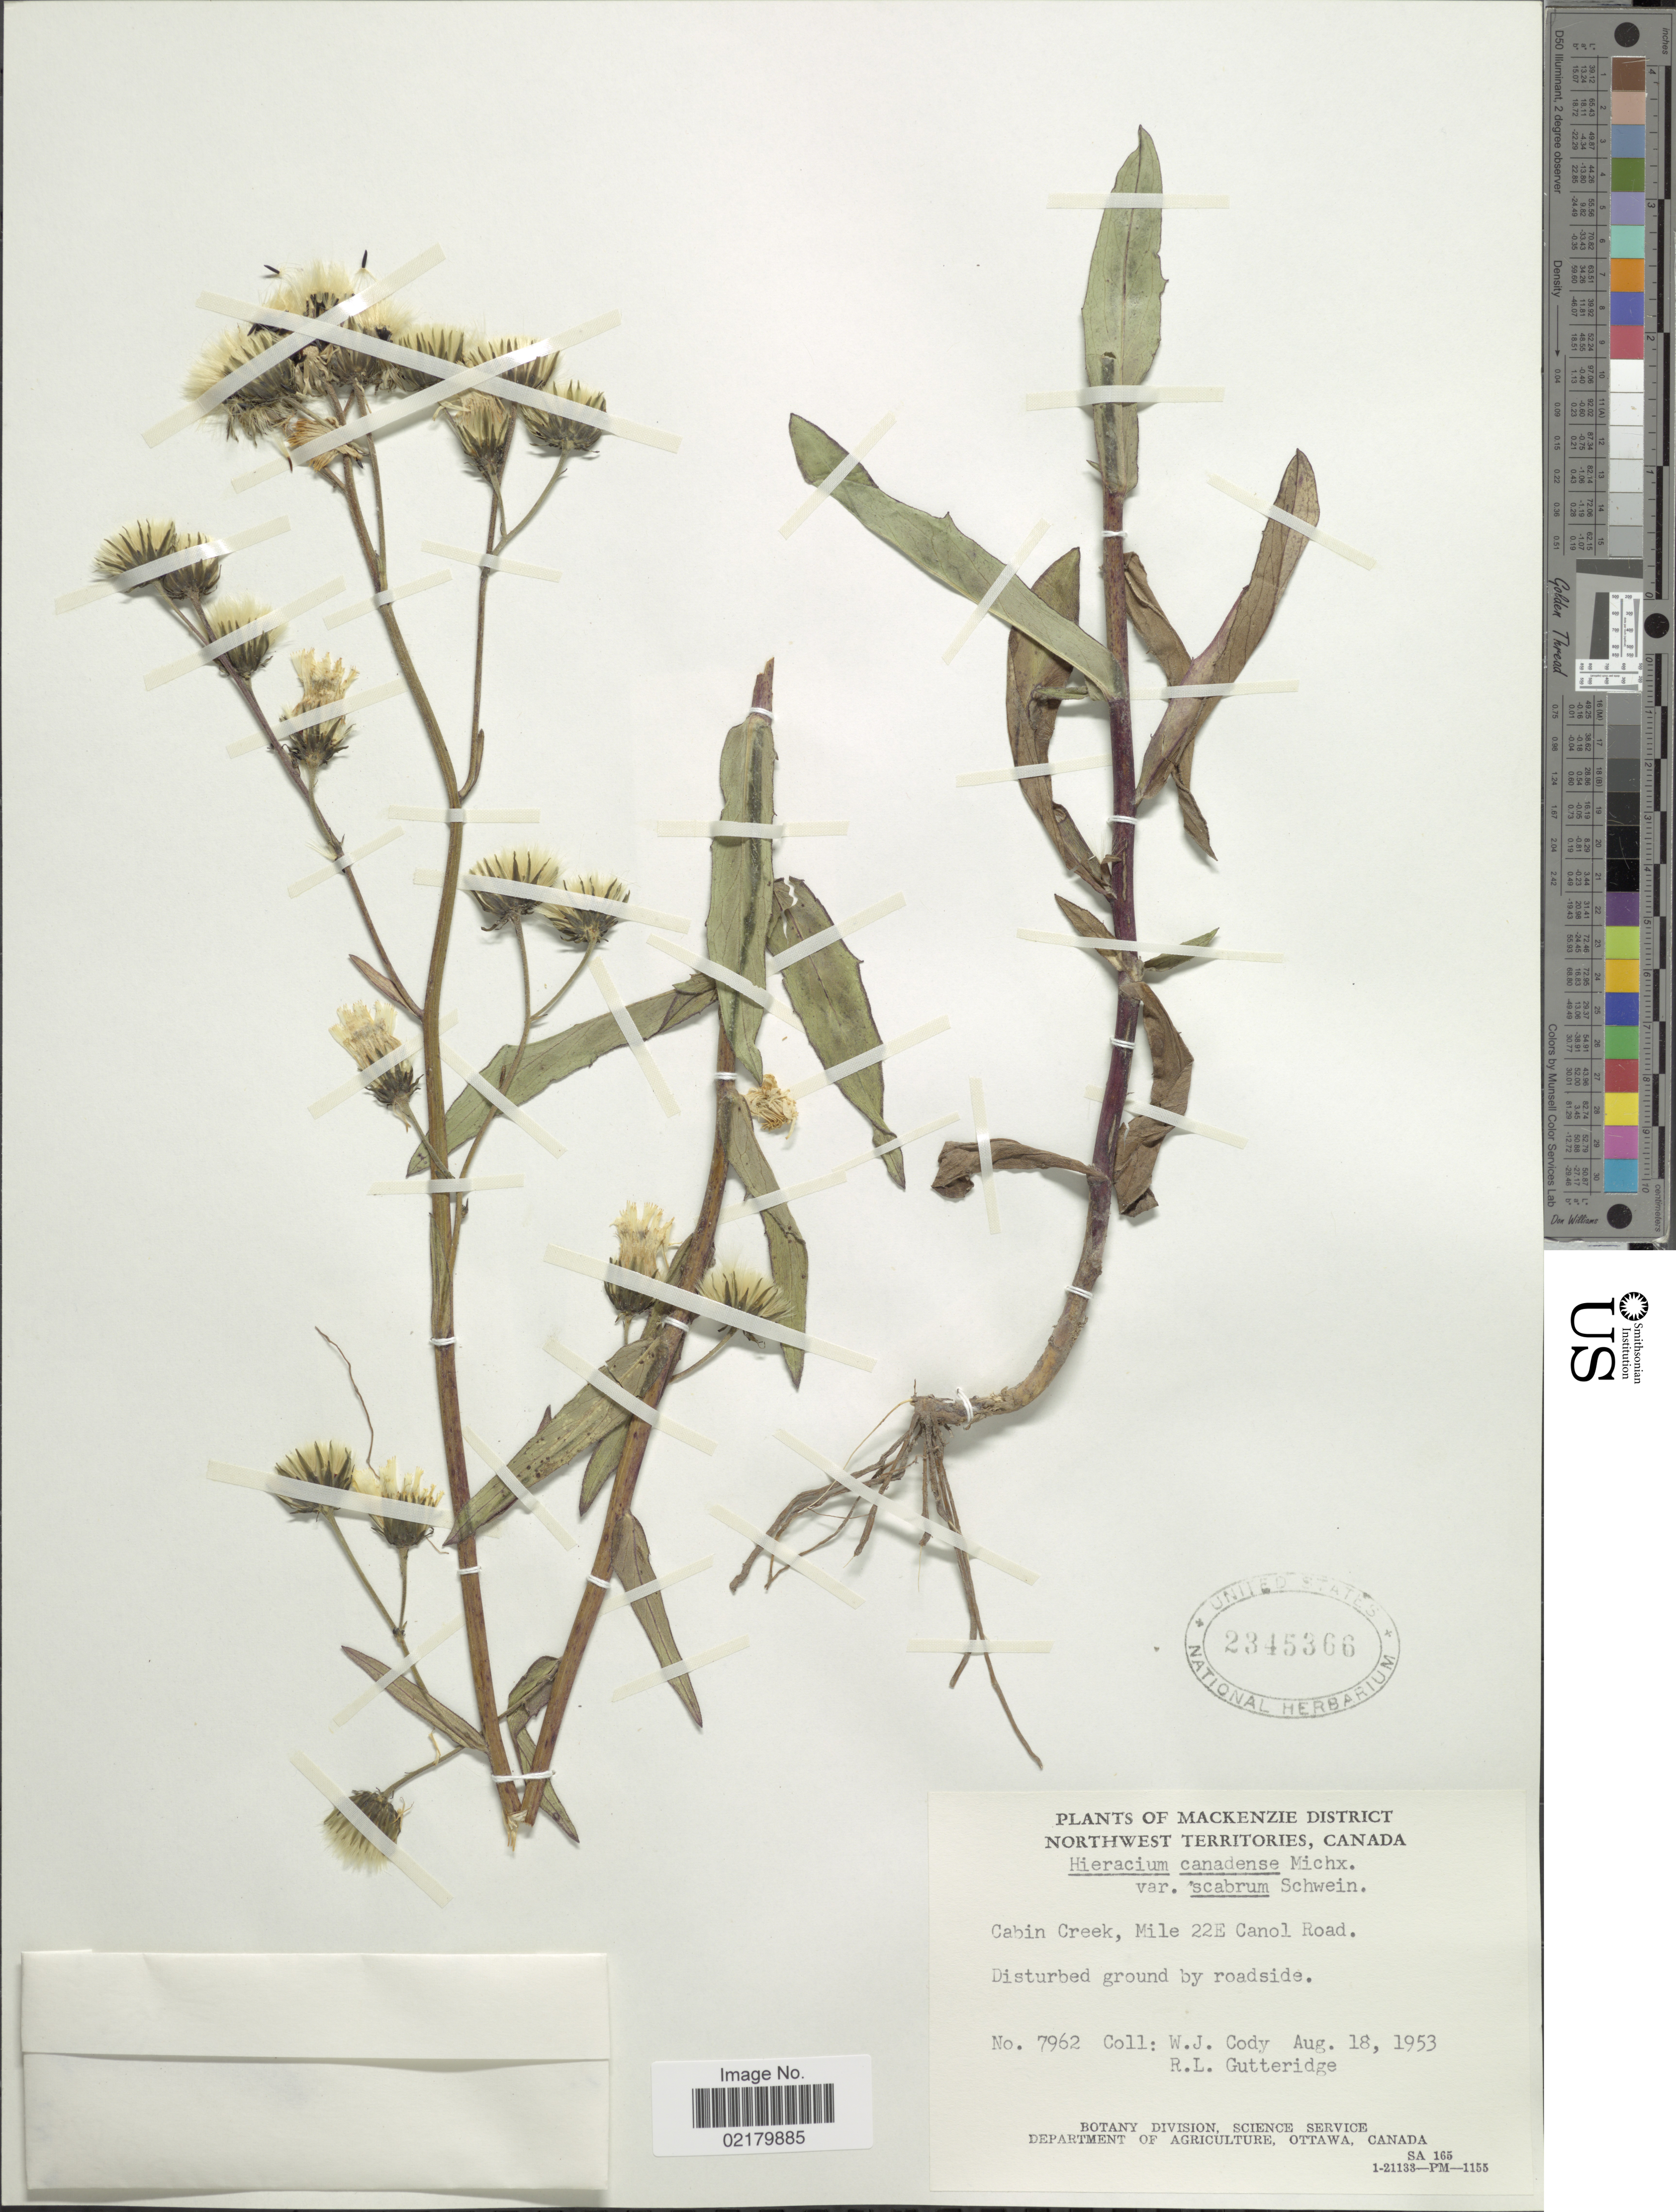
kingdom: Plantae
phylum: Tracheophyta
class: Magnoliopsida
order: Asterales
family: Asteraceae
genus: Hieracium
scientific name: Hieracium canadense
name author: Michx.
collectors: W. Cody & R. Gutteridge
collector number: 7962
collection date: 1953-08-18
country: Canada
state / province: Northwest Territories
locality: Mackenzie District, Cabin Creek, Mile 22E Canol Road. Disturbed ground by roadside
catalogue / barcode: US 2345366